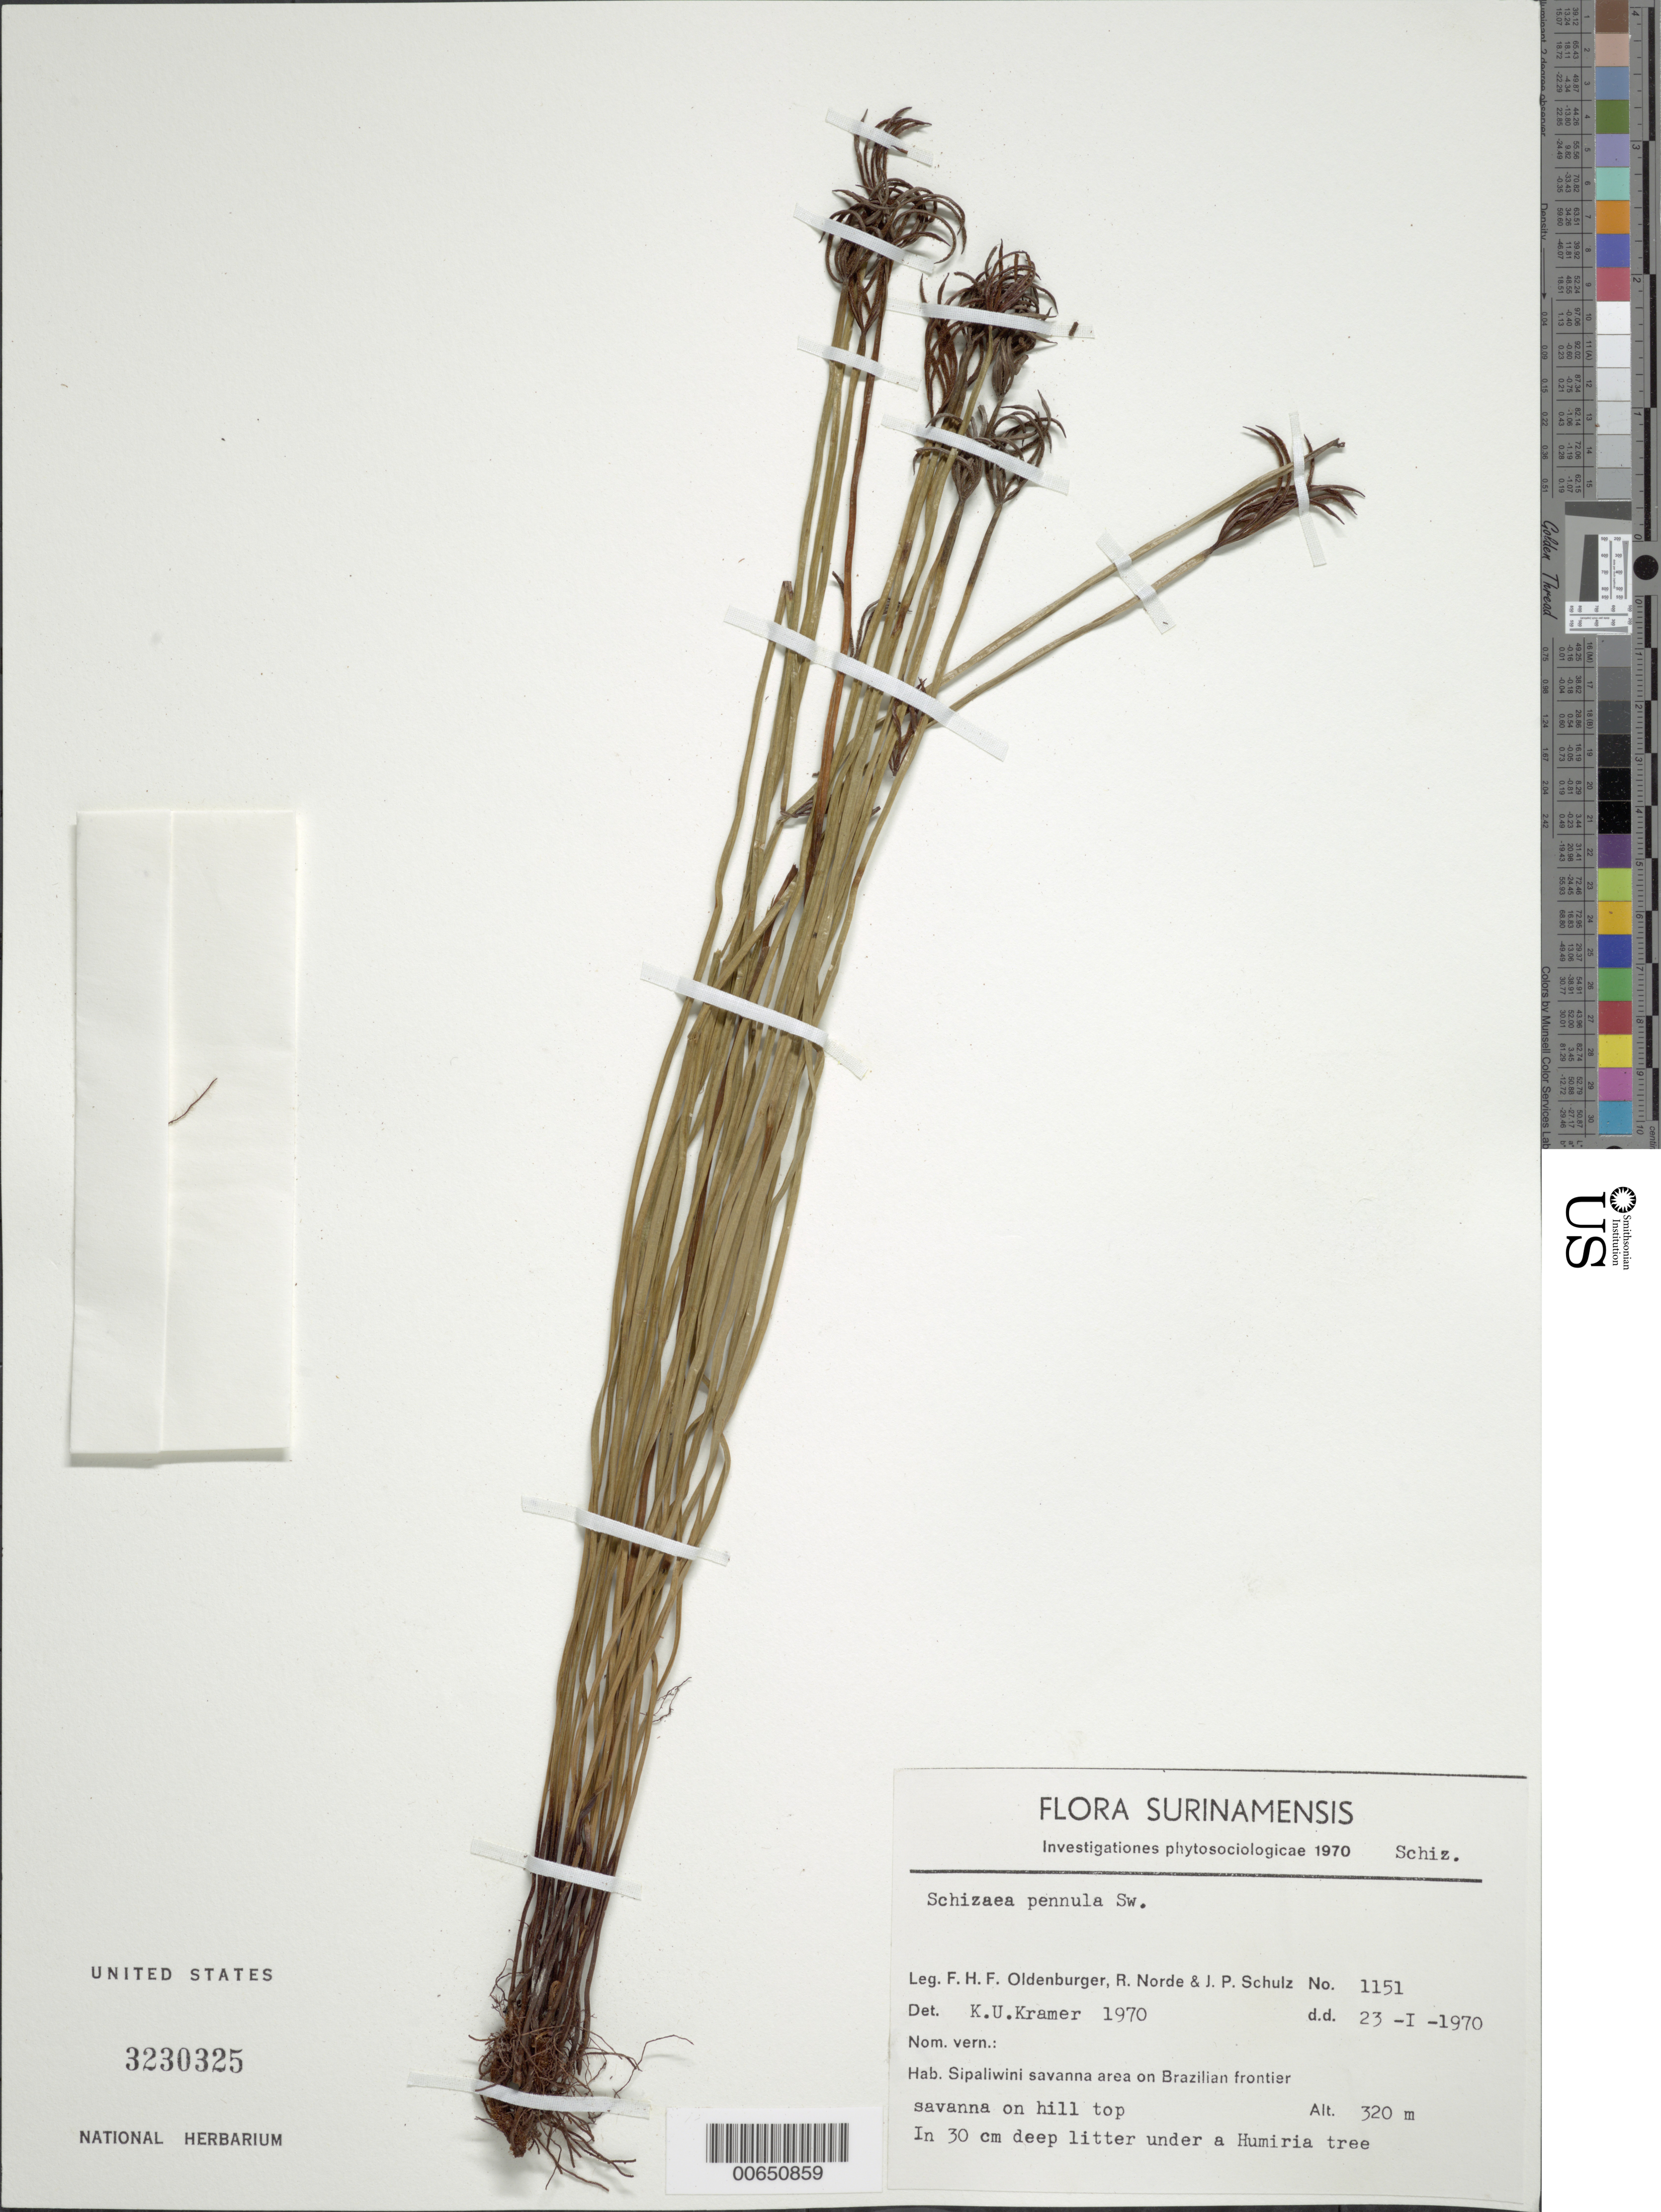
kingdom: Plantae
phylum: Tracheophyta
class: Polypodiopsida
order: Schizaeales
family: Schizaeaceae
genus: Actinostachys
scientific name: Actinostachys pennula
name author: (Sw.) Hook.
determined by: Kramer, K. U.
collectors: F. Oldenburger, R. Norde & J. P. Schulz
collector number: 1151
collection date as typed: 23-Jan-70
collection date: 1970-01-23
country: Suriname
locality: Sipaliwini Savanna, Brazilian frontier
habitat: Savanna on hilltop; in 30 cm deep litter under Humiria tree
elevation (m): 320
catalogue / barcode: US 3230325